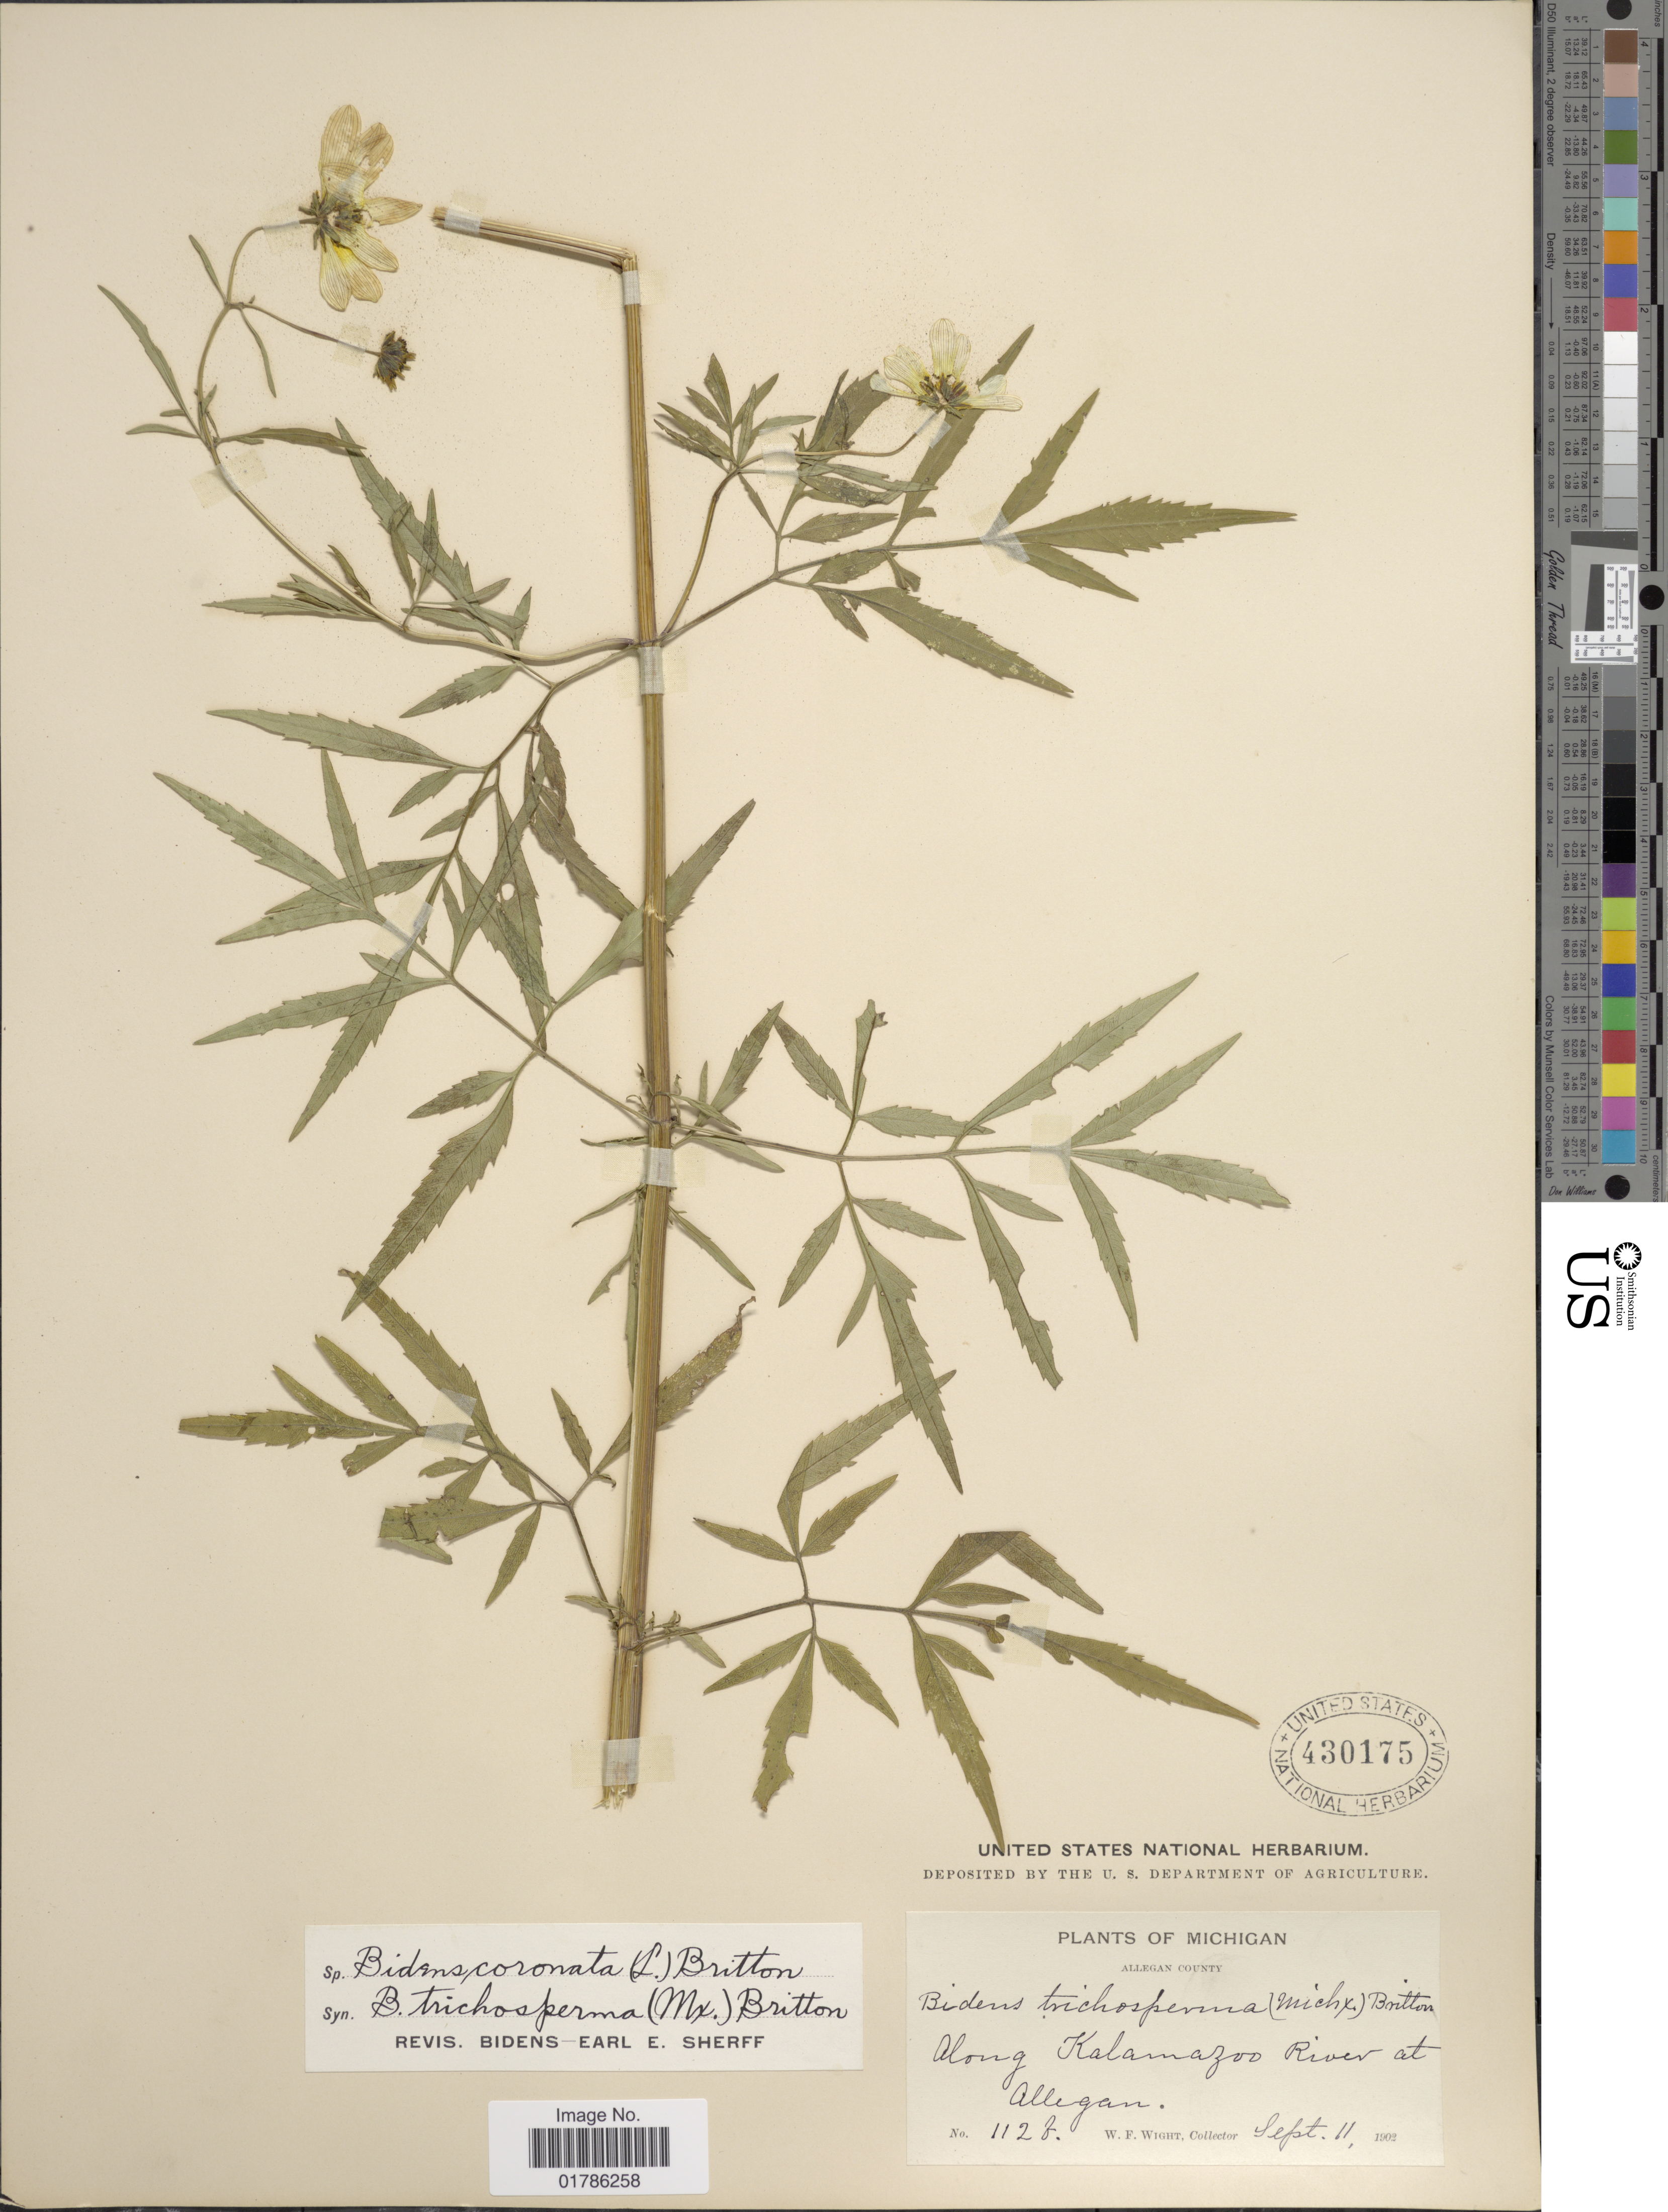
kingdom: Plantae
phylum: Tracheophyta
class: Magnoliopsida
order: Asterales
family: Asteraceae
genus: Bidens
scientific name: Bidens coronata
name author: (L.) Britton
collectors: W. Wight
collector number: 112f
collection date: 1902-09-11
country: United States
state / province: Michigan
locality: Along Kalamazoo River at Allegan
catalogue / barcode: US 430175